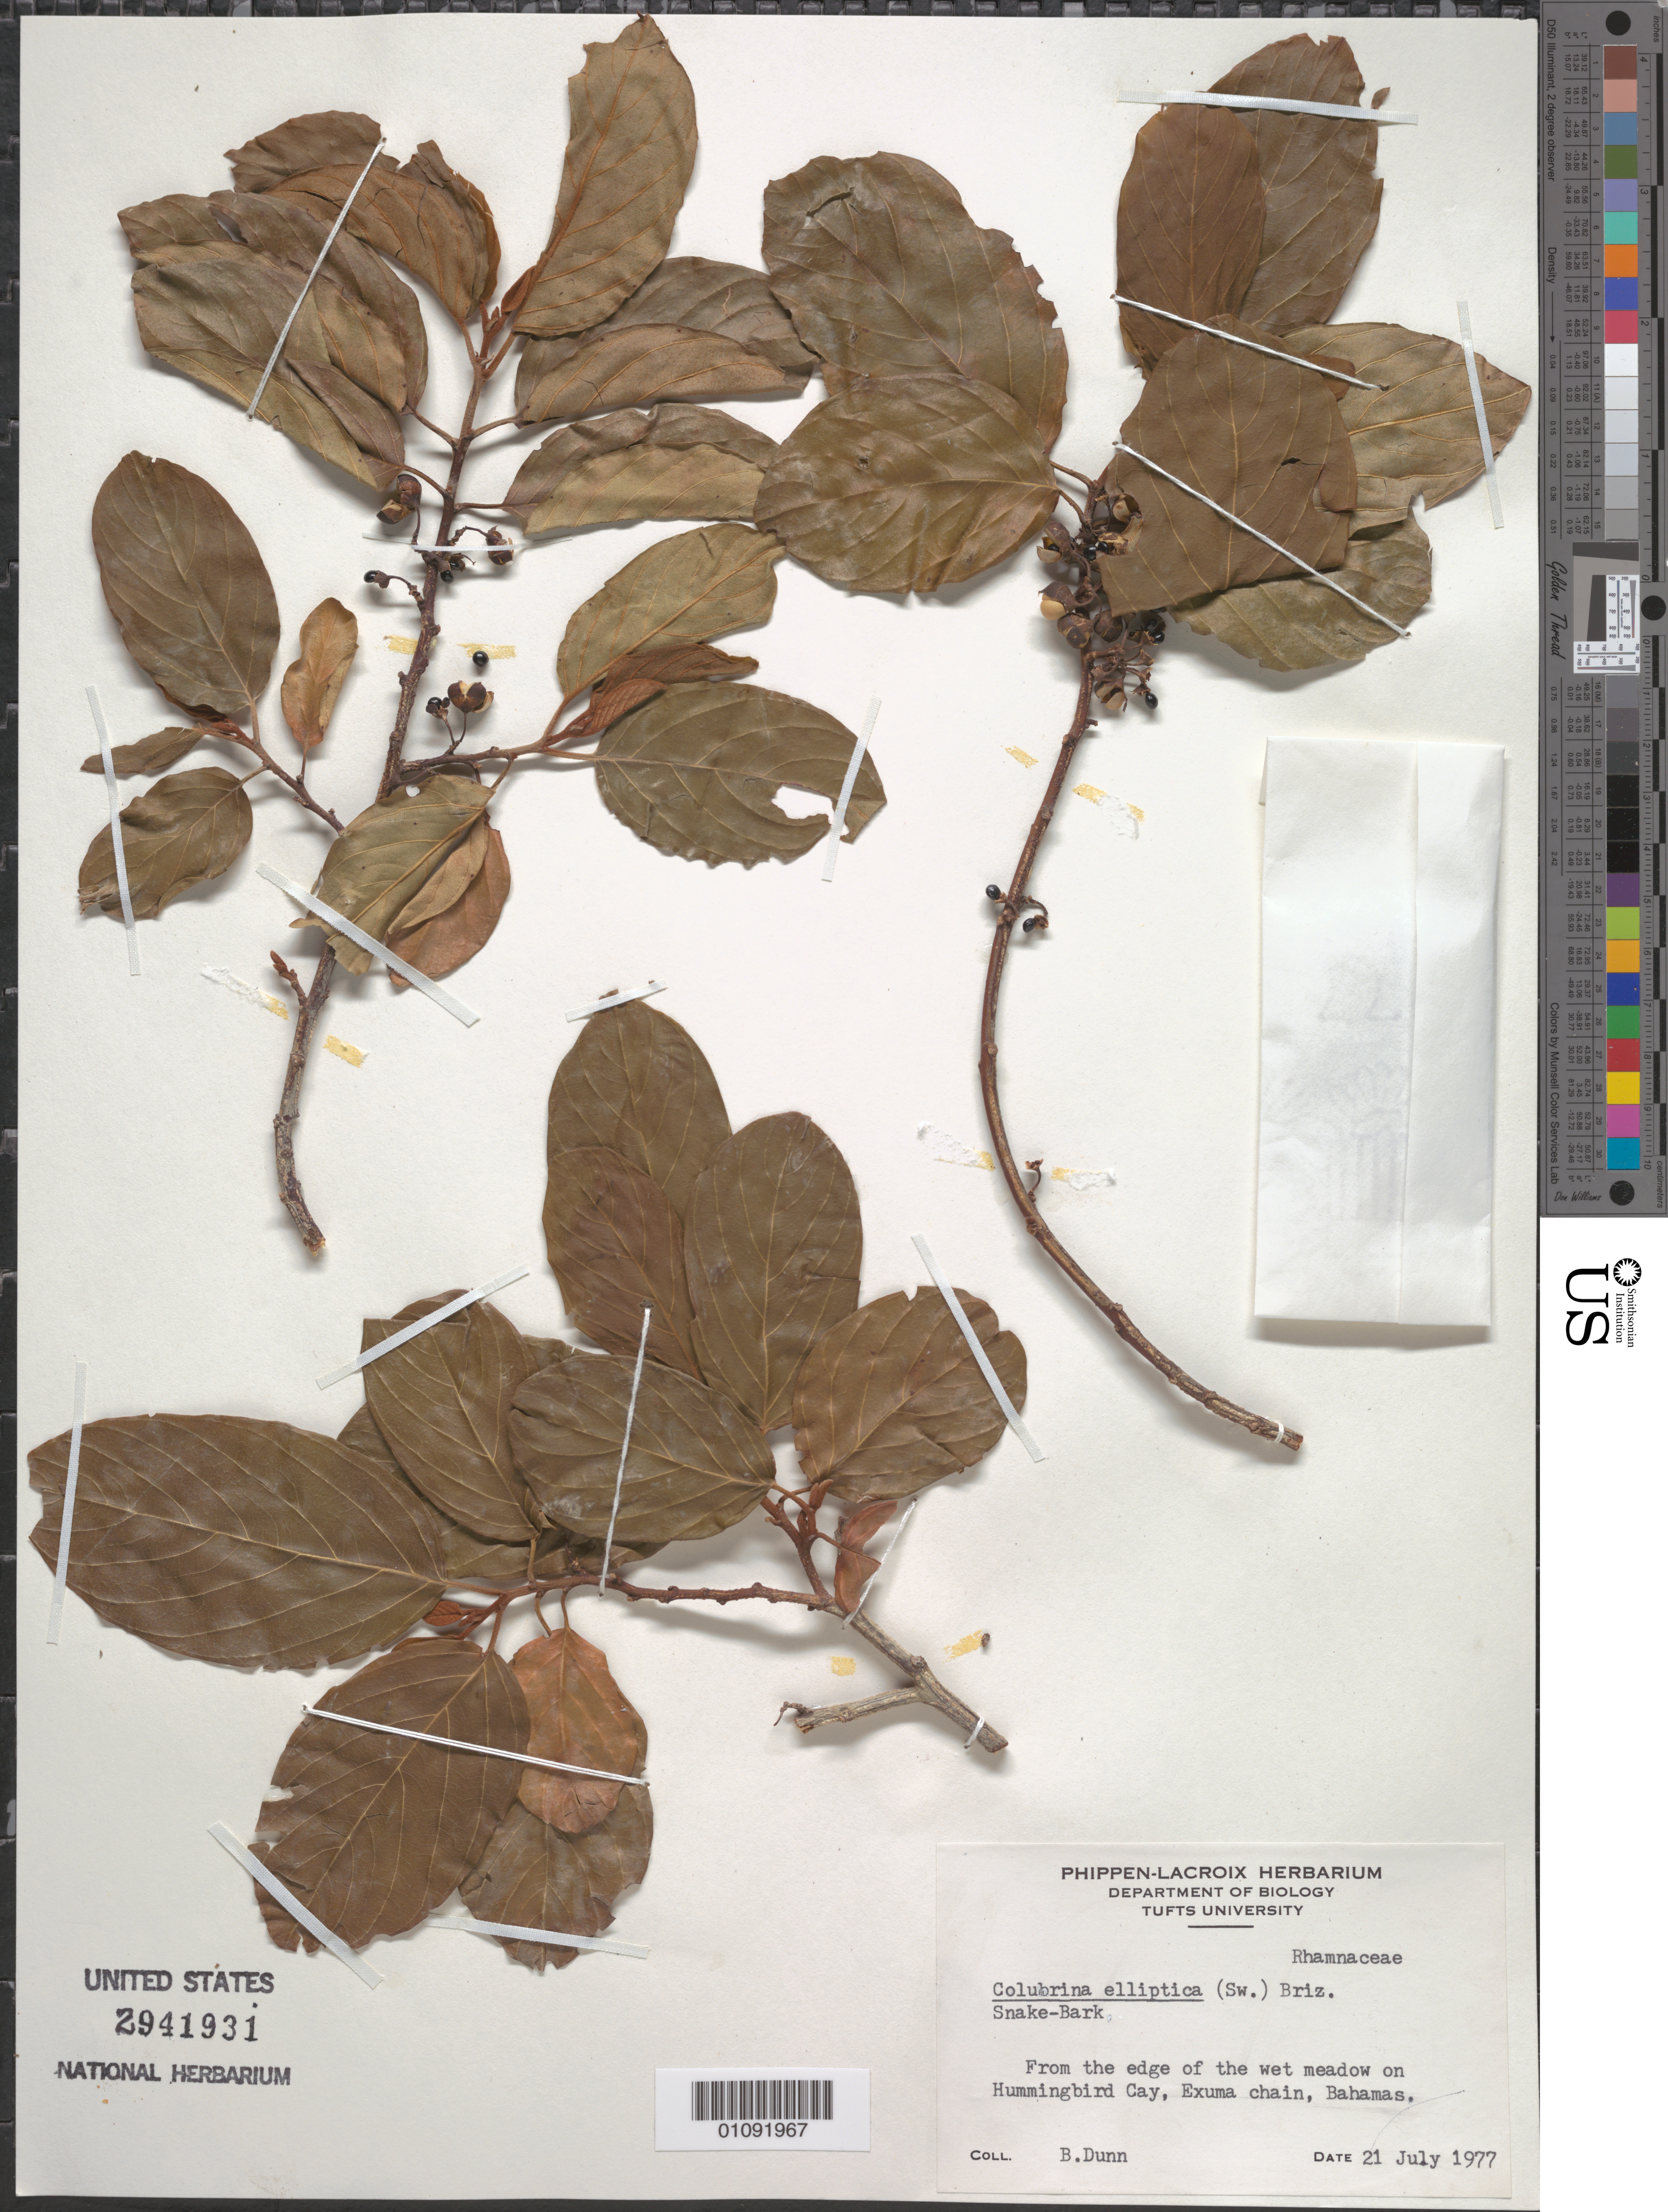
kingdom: Plantae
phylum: Tracheophyta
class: Magnoliopsida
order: Rosales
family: Rhamnaceae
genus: Colubrina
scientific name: Colubrina elliptica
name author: (Sw.) Brizicky & W.L. Stern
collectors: B. Dunn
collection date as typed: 21 Jul 1977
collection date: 1977-07-21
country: Bahamas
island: Hummingbird Cay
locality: From the edge of the wet meadow on Hummingbird Cay, Exuma Chain, Bahamas.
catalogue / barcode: US 2941931